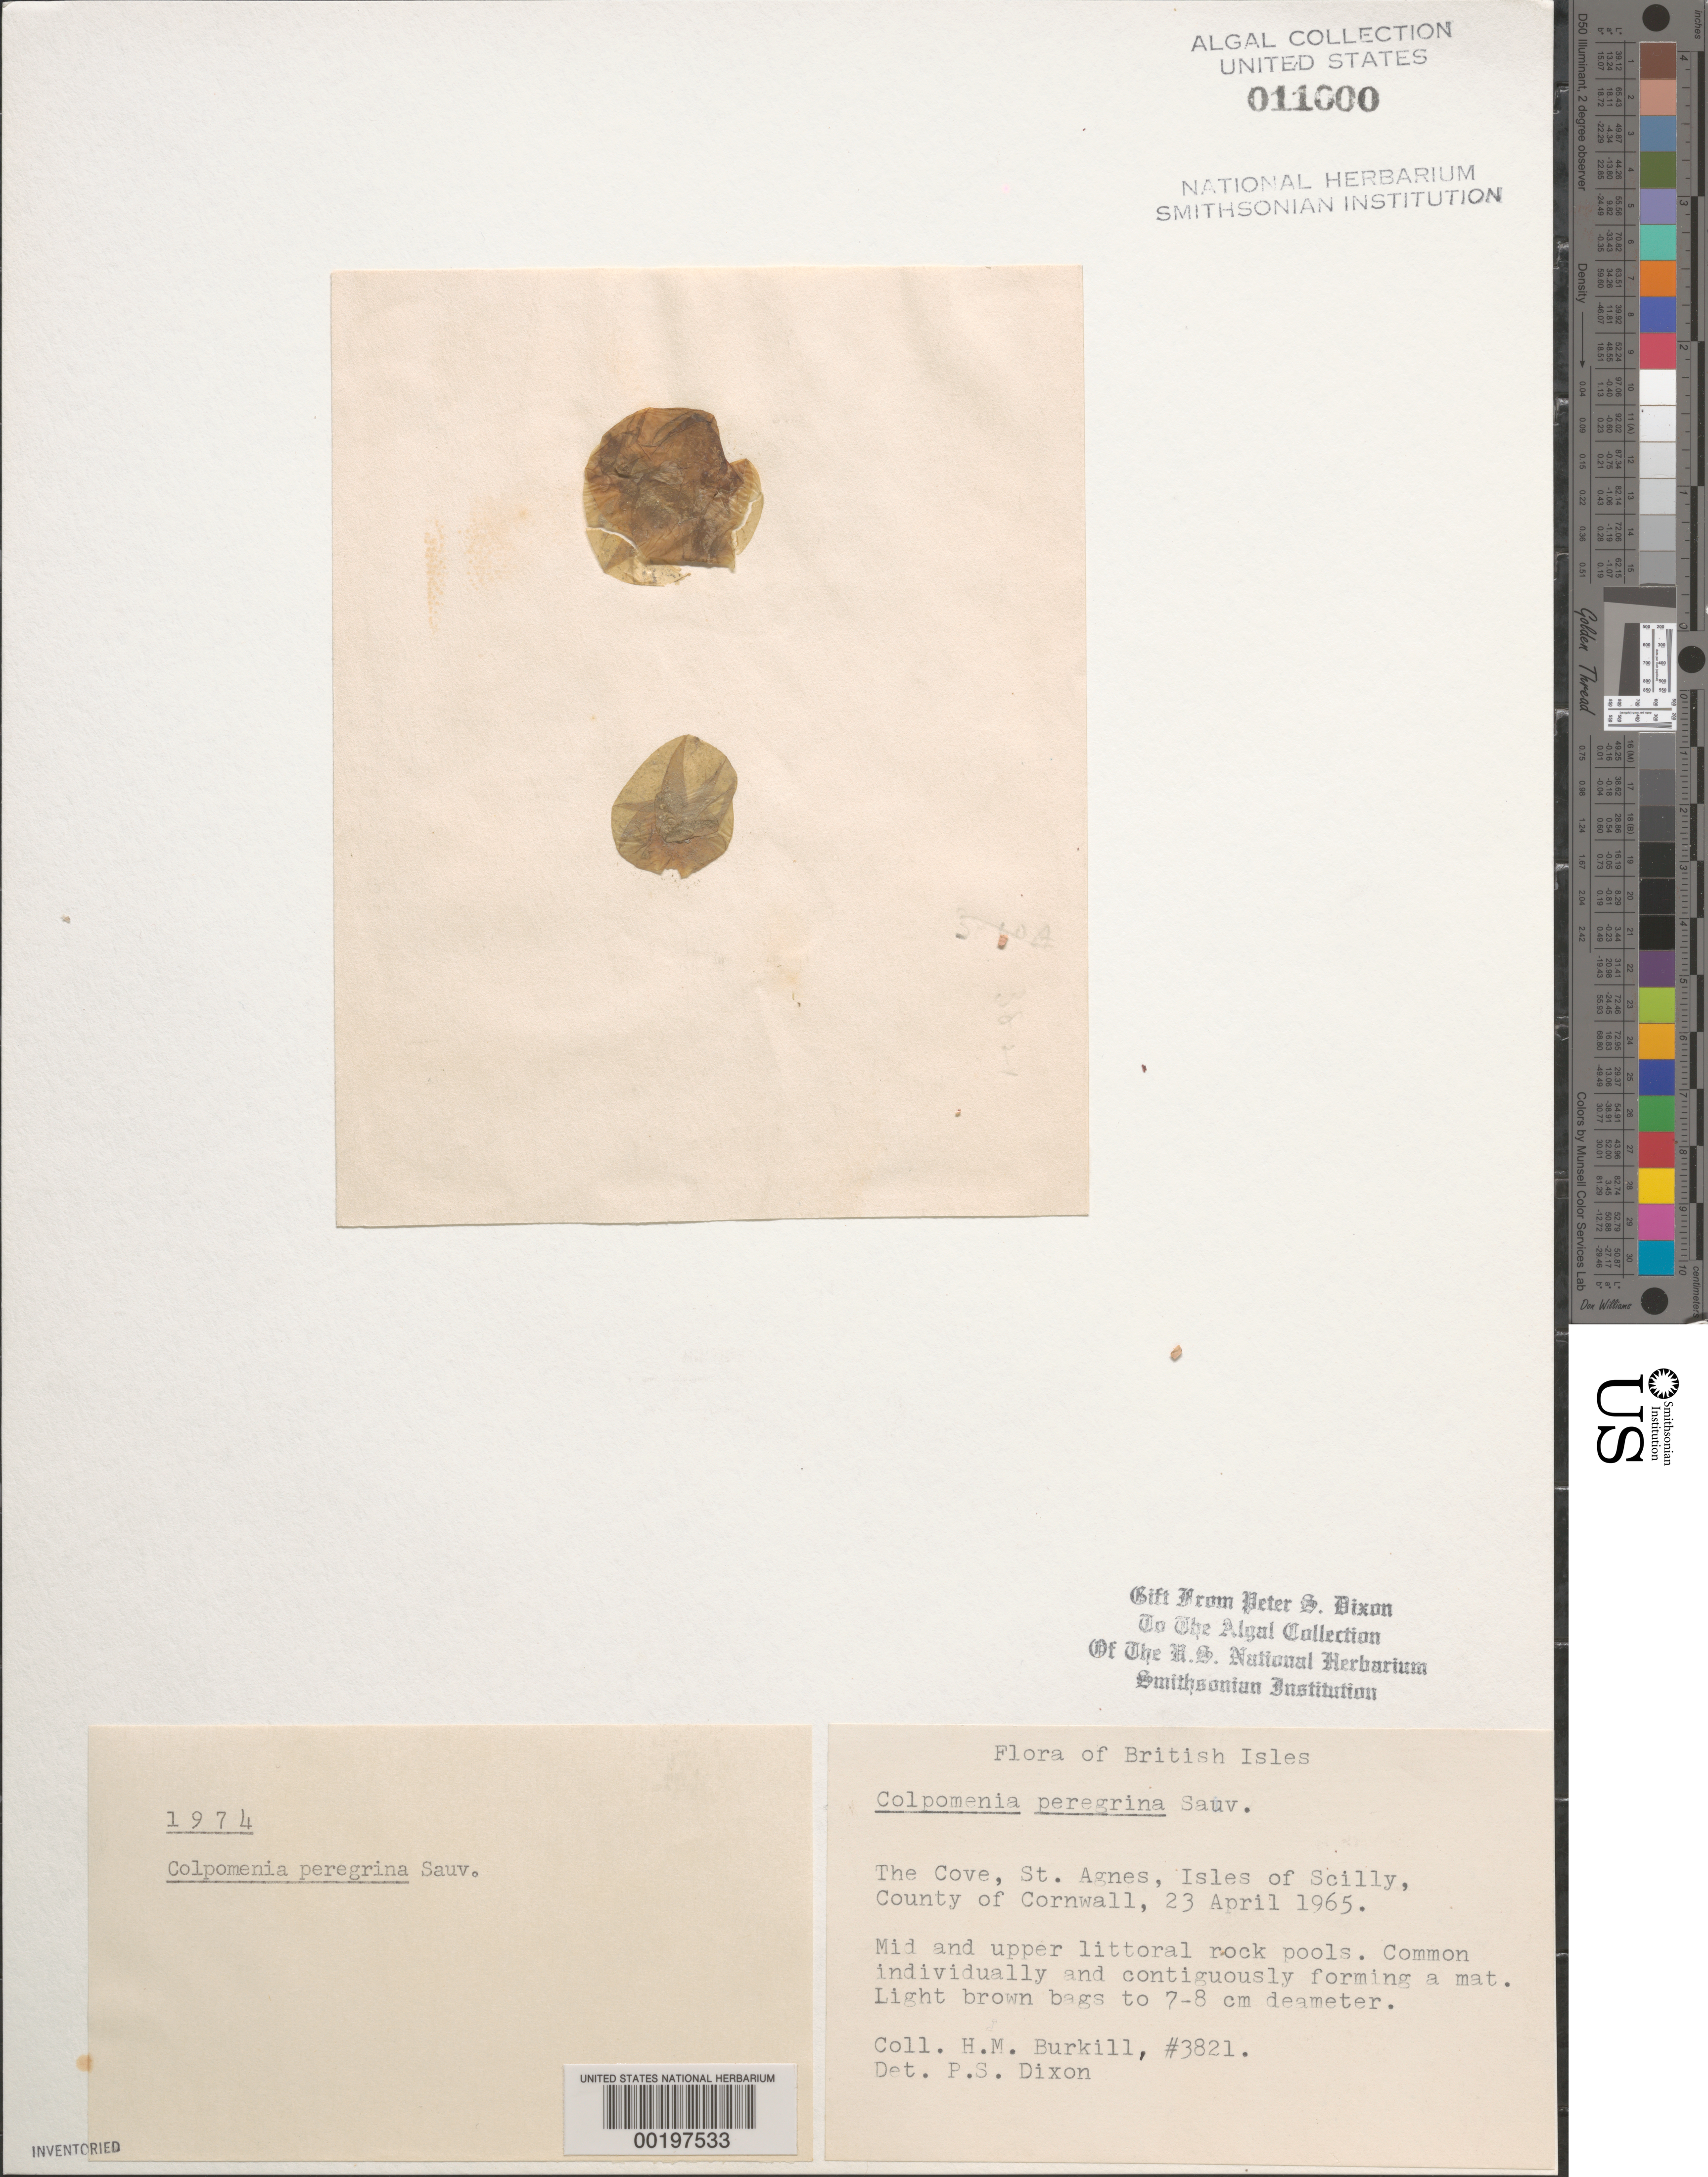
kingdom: Chromista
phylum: Ochrophyta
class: Phaeophyceae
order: Scytosiphonales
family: Scytosiphonaceae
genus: Colpomenia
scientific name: Colpomenia peregrina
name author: Sauv.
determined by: Dixon, P. S.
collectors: H. M. Burkill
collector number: HMB 3821 & PSD 1974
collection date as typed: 23 Apr 1965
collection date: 1965-04-23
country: United Kingdom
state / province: England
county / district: Council of the Isles of Scilly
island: St. Agnes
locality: The Cove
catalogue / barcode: US 11000